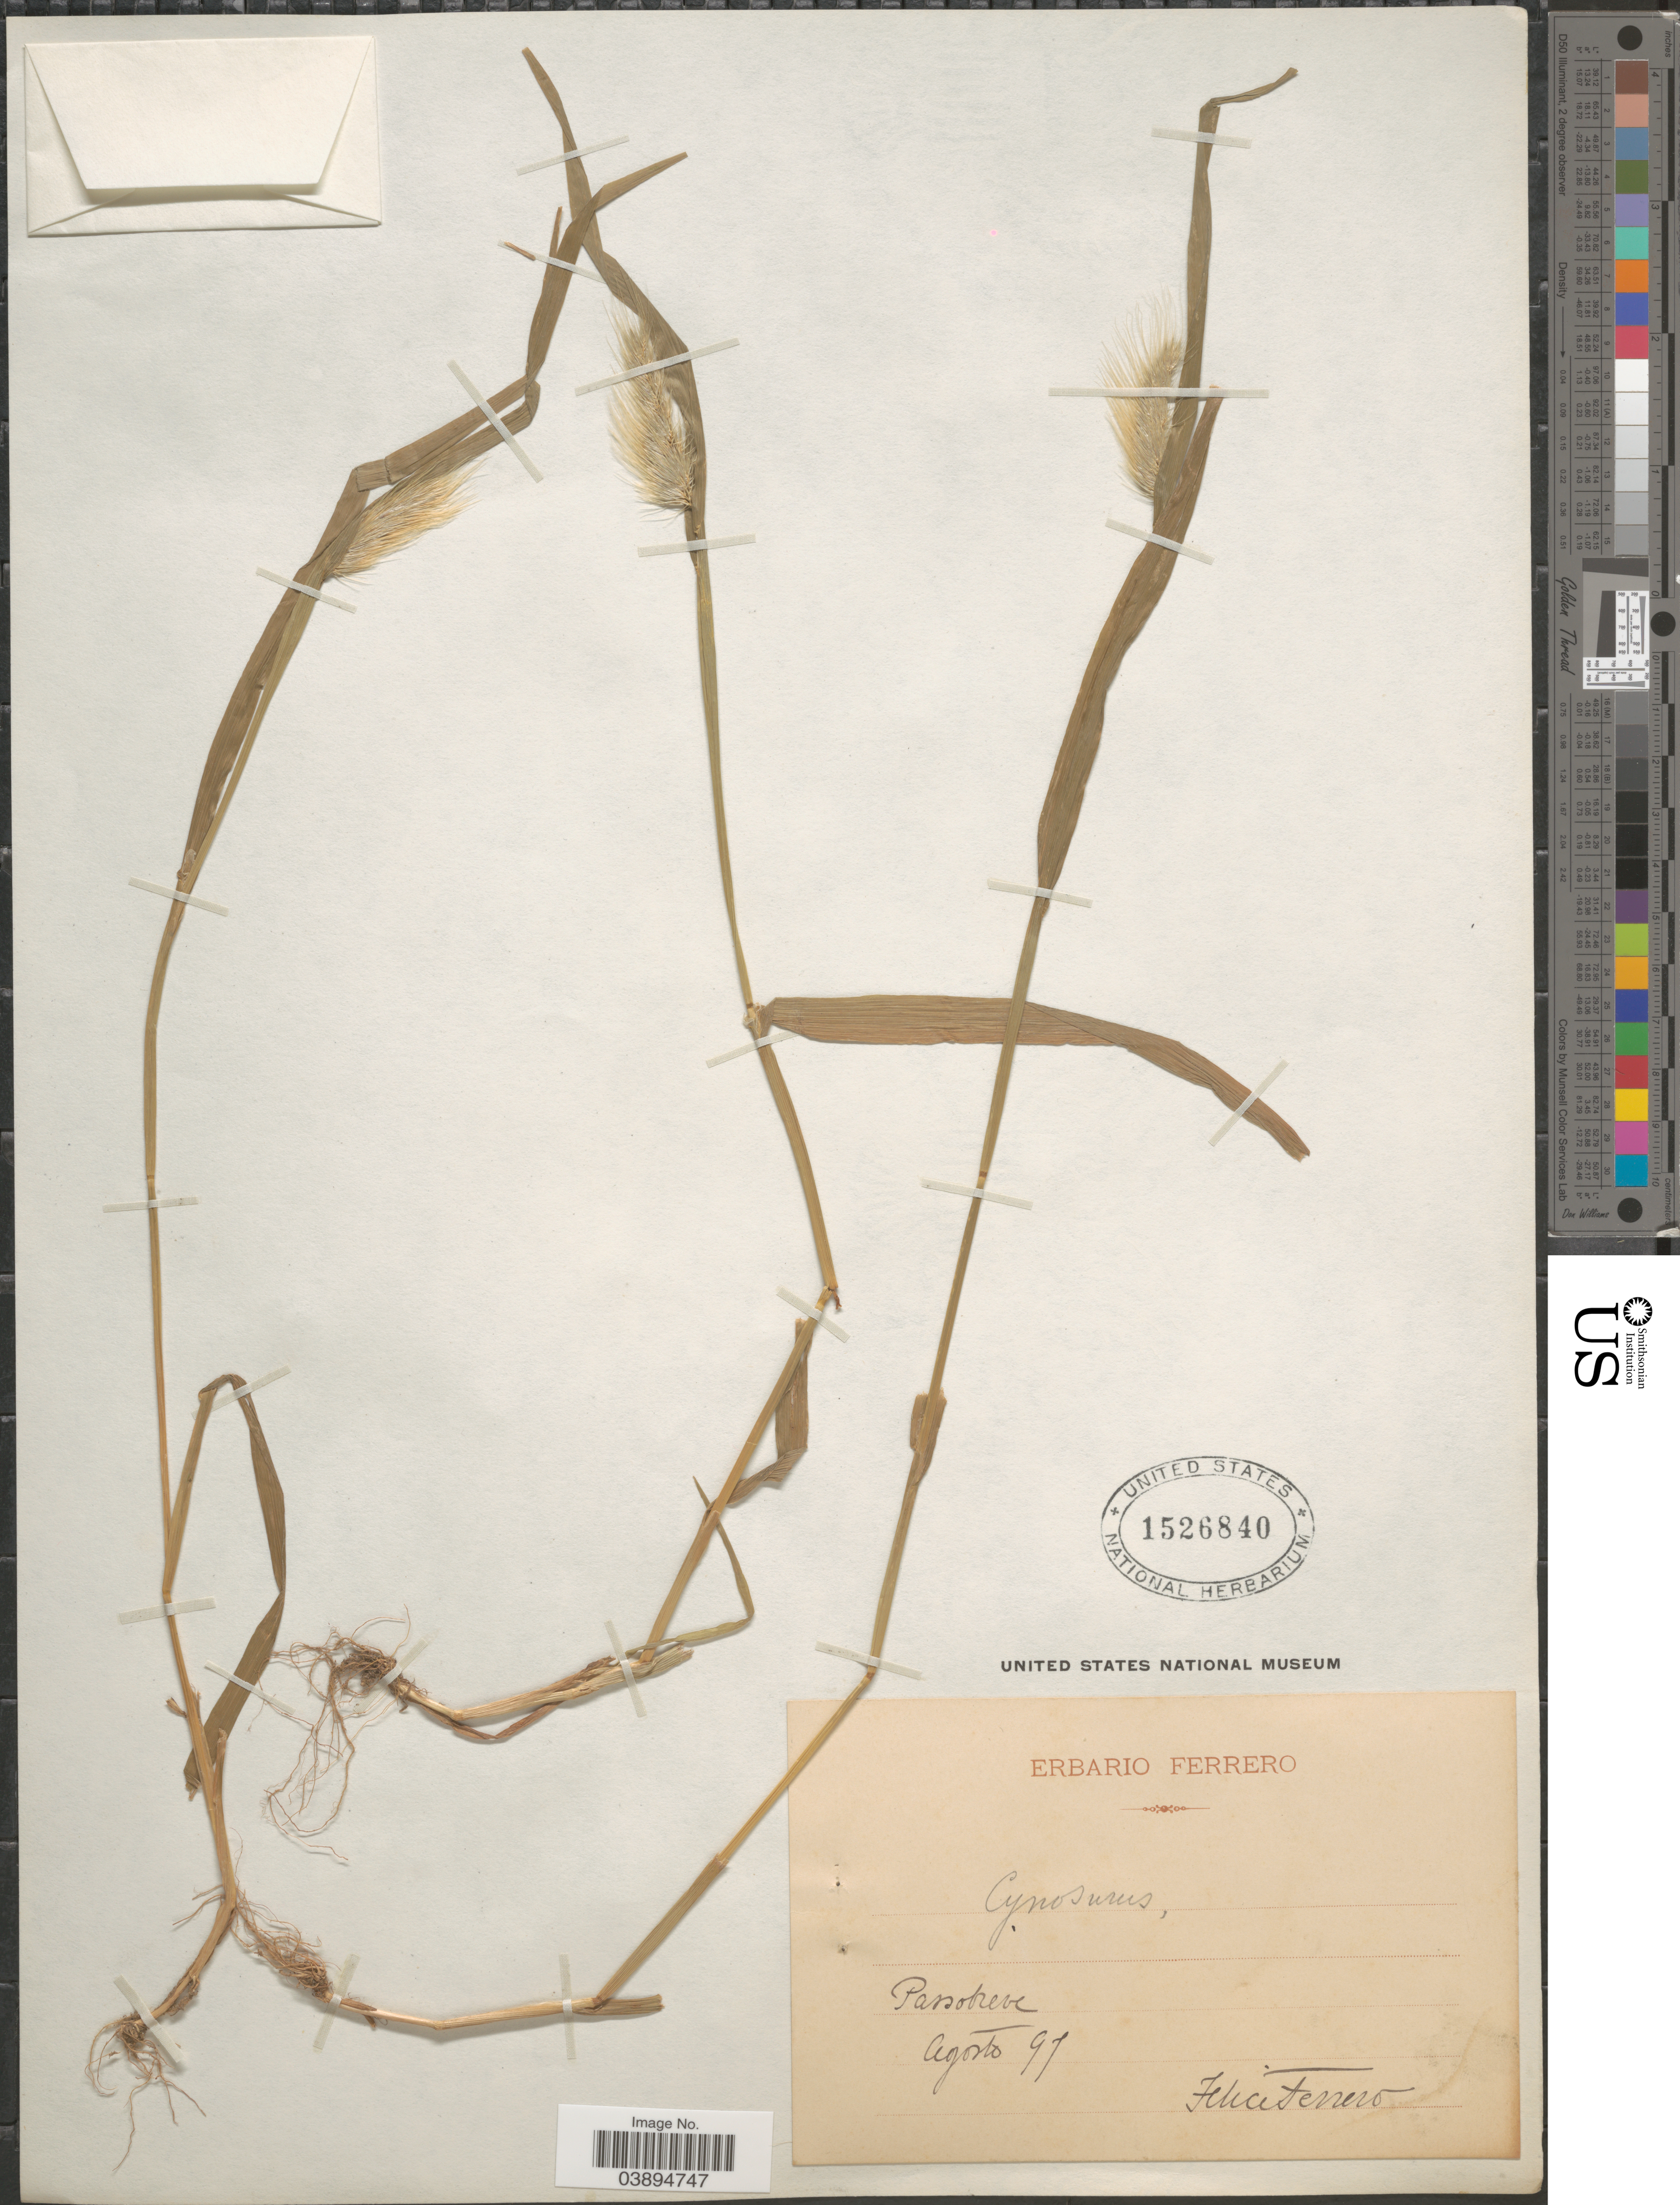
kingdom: Plantae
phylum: Tracheophyta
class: Liliopsida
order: Poales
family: Poaceae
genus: Cynosurus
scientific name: Cynosurus echinatus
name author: L.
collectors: F. Ferrero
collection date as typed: Transcribed d/m/y: /8/97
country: Italy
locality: Passobreve.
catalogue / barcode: US 1526840